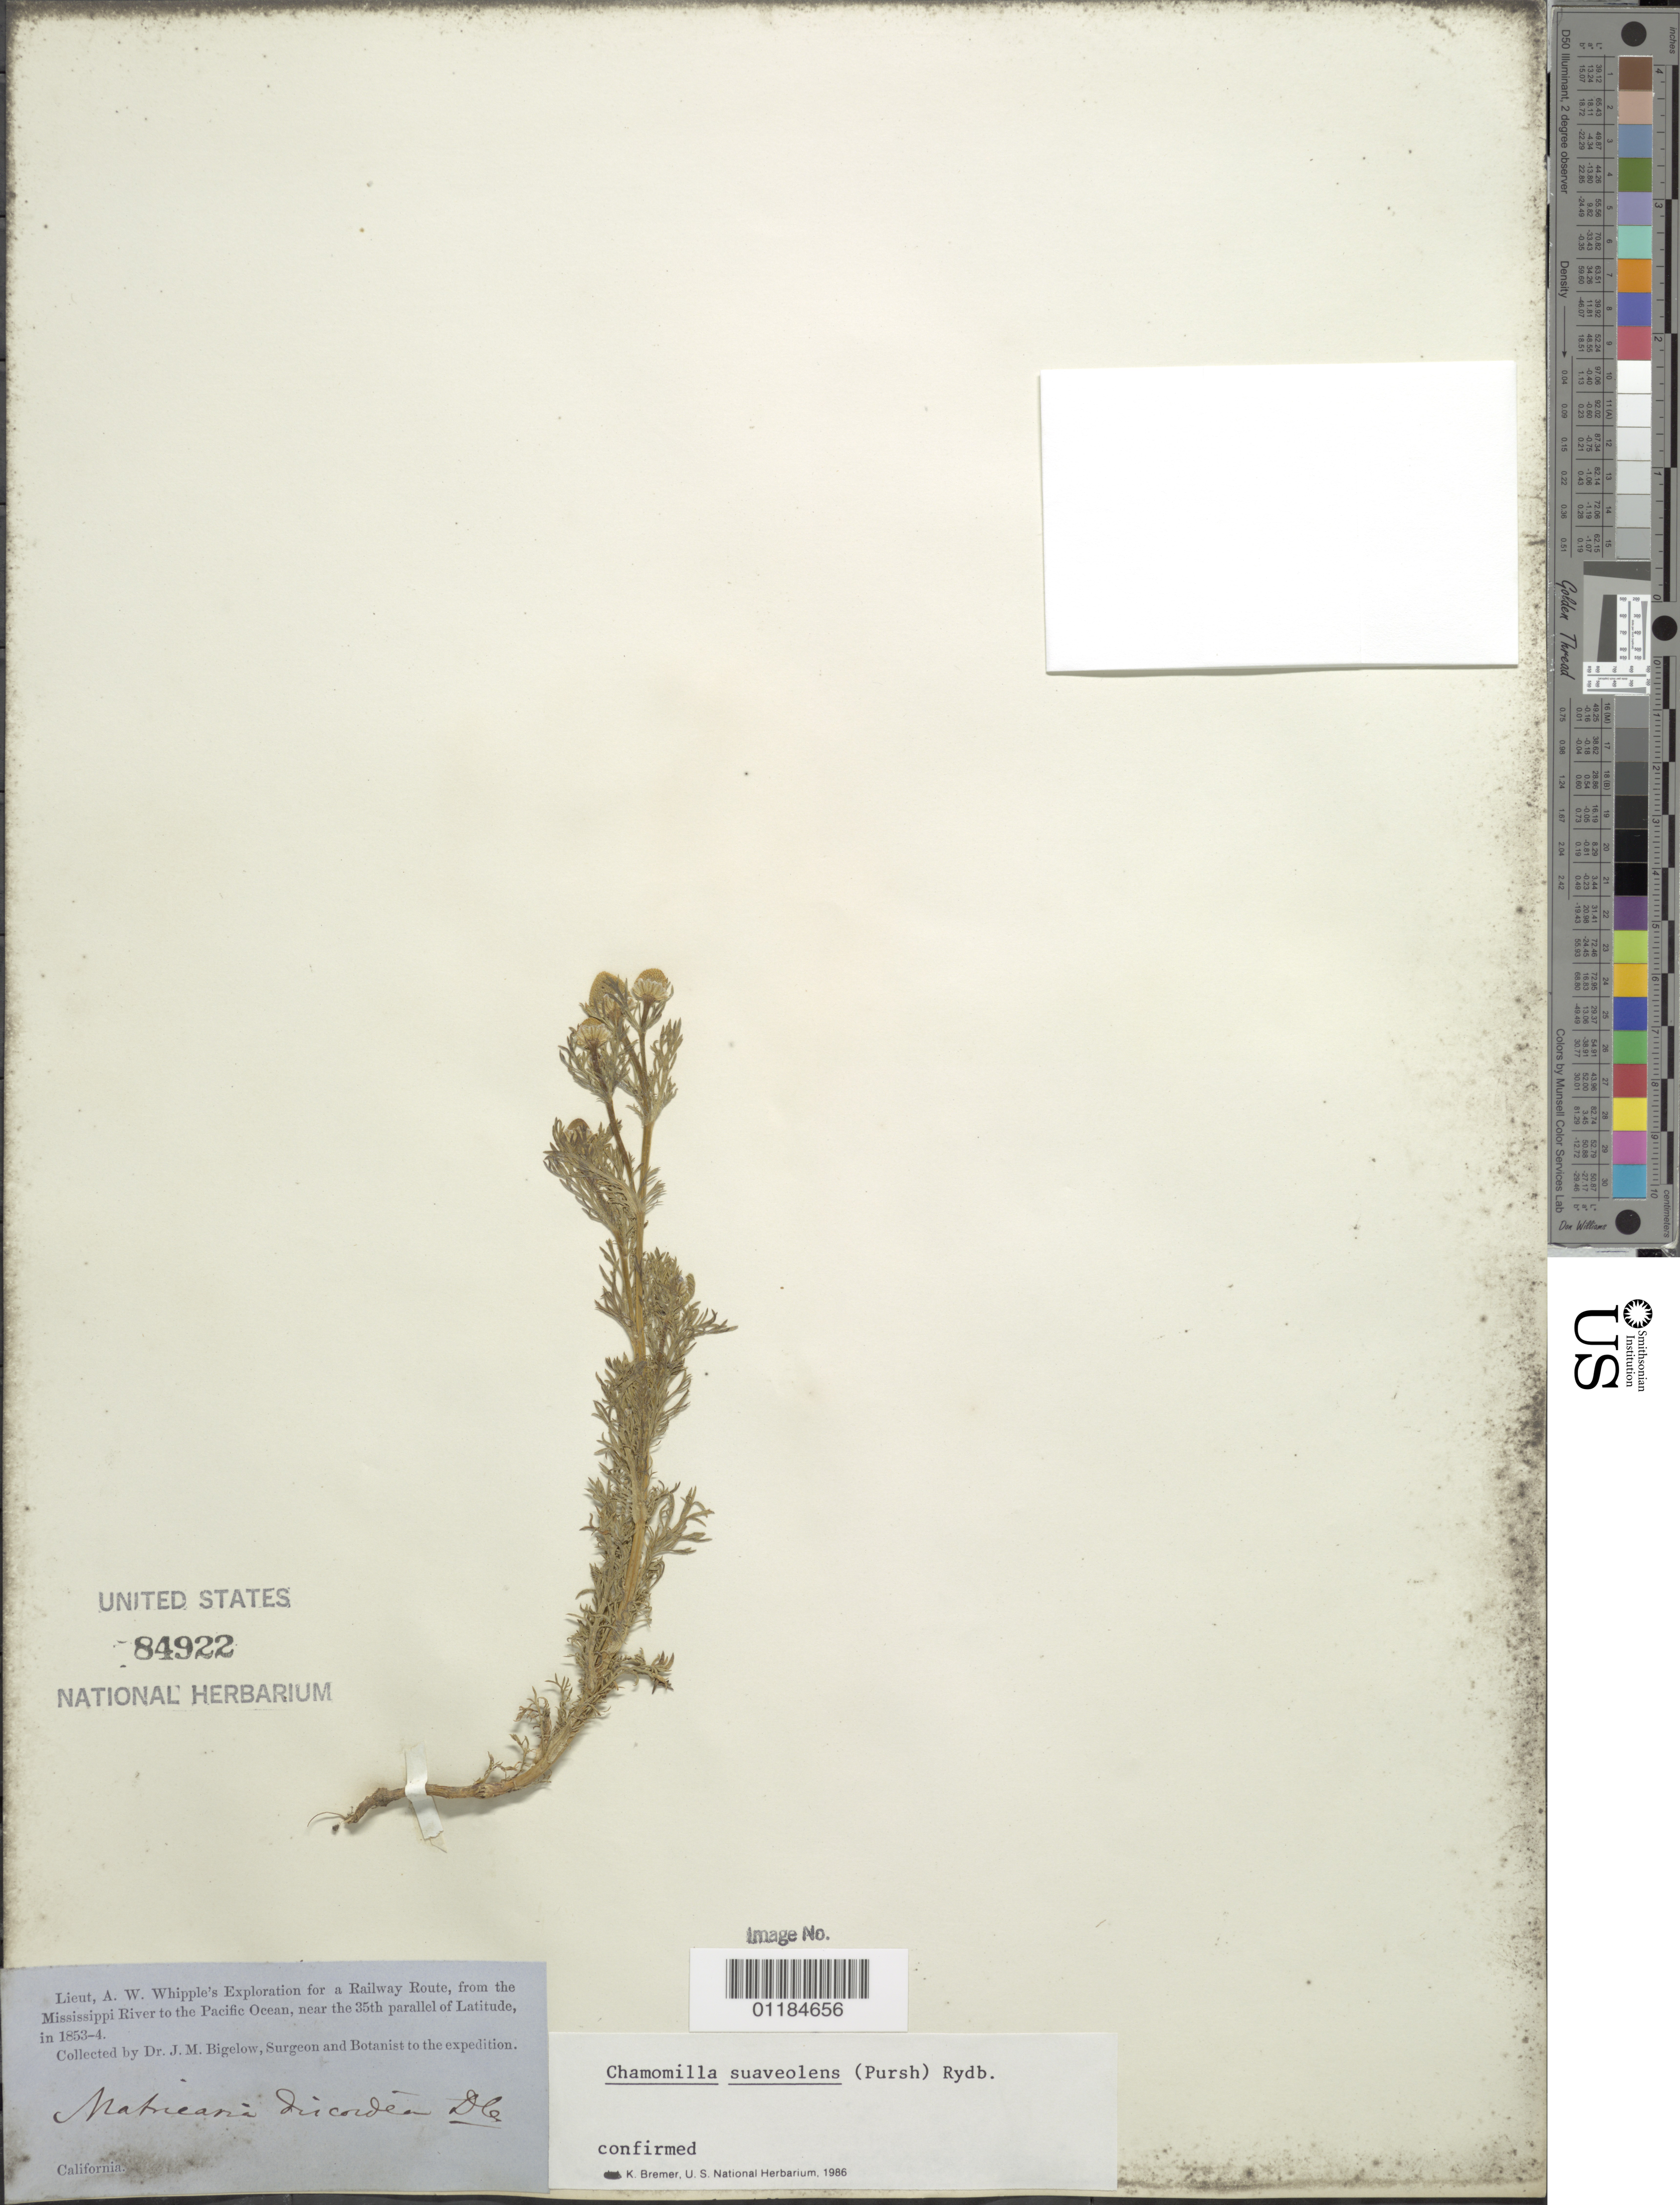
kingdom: Plantae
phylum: Tracheophyta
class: Magnoliopsida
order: Asterales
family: Asteraceae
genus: Matricaria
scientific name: Matricaria matricarioides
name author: (Less.) Porter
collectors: J. M. Bigelow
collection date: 1853/1854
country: United States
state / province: California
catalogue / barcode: US 84922